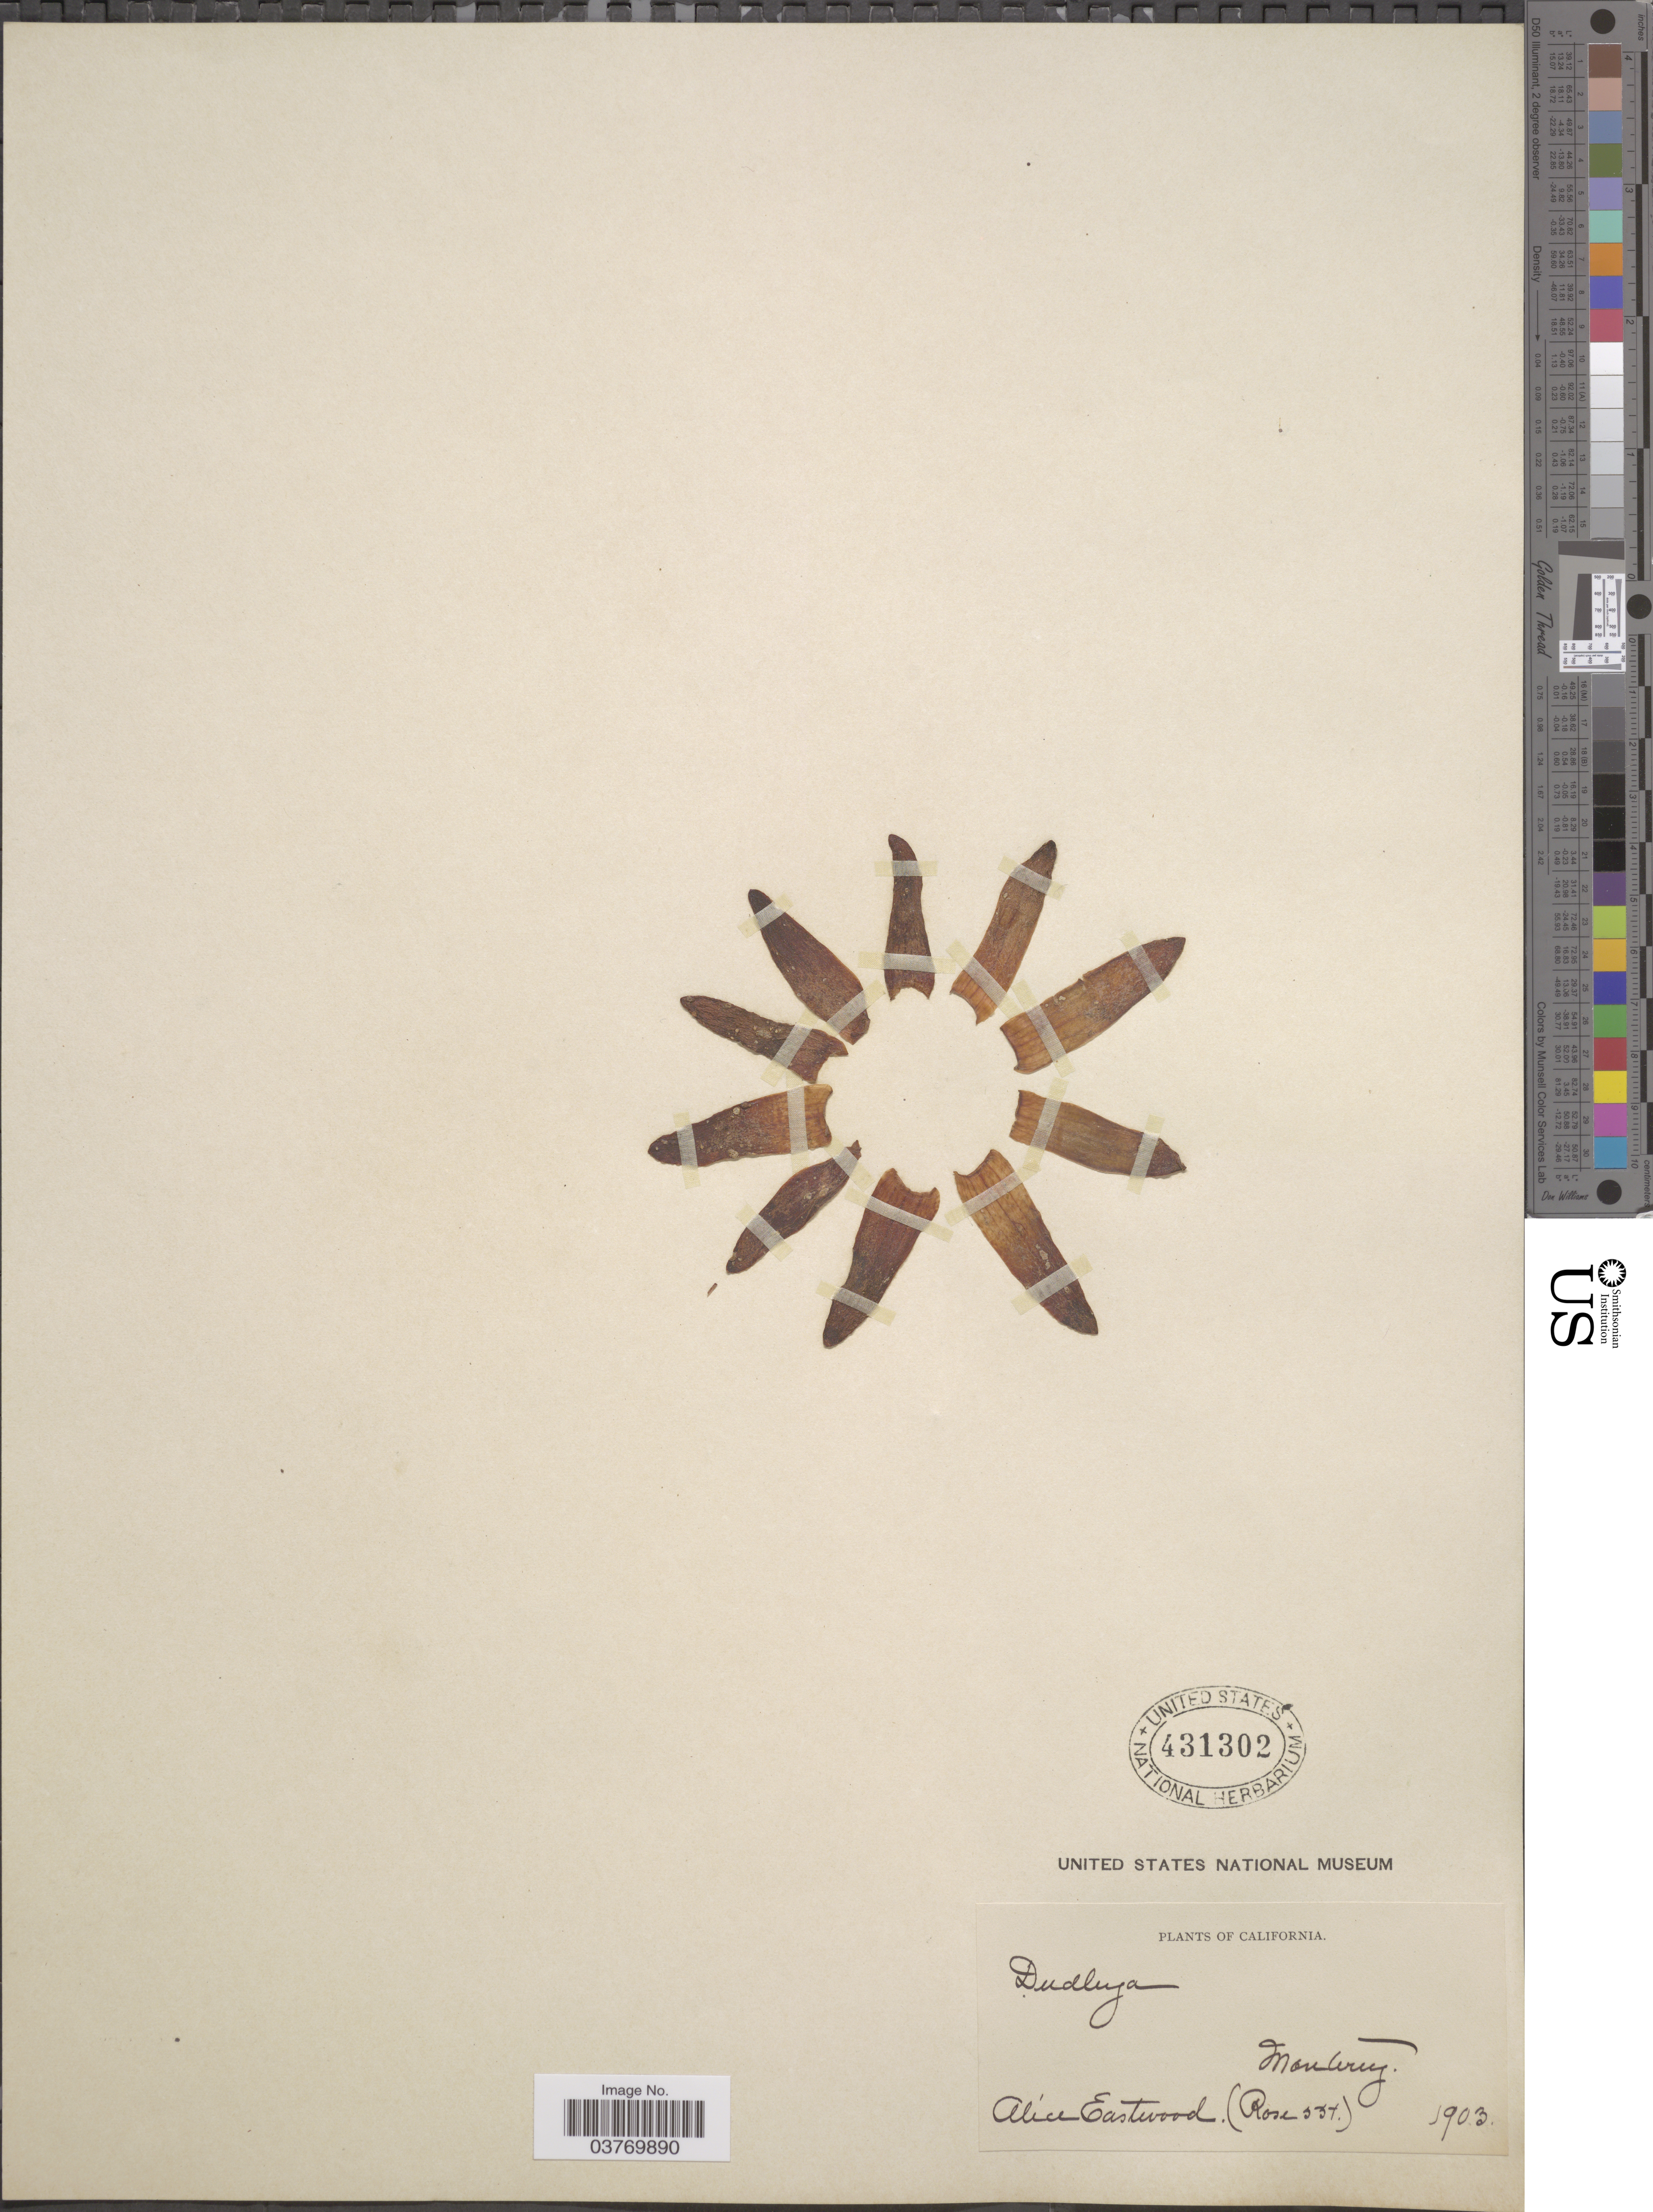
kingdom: Plantae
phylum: Tracheophyta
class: Magnoliopsida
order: Saxifragales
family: Crassulaceae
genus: Dudleya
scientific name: Dudleya sp.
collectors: A. Eastwood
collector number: Rose554*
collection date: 1903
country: United States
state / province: California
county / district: Monterey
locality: Monterey.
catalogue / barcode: US 431302